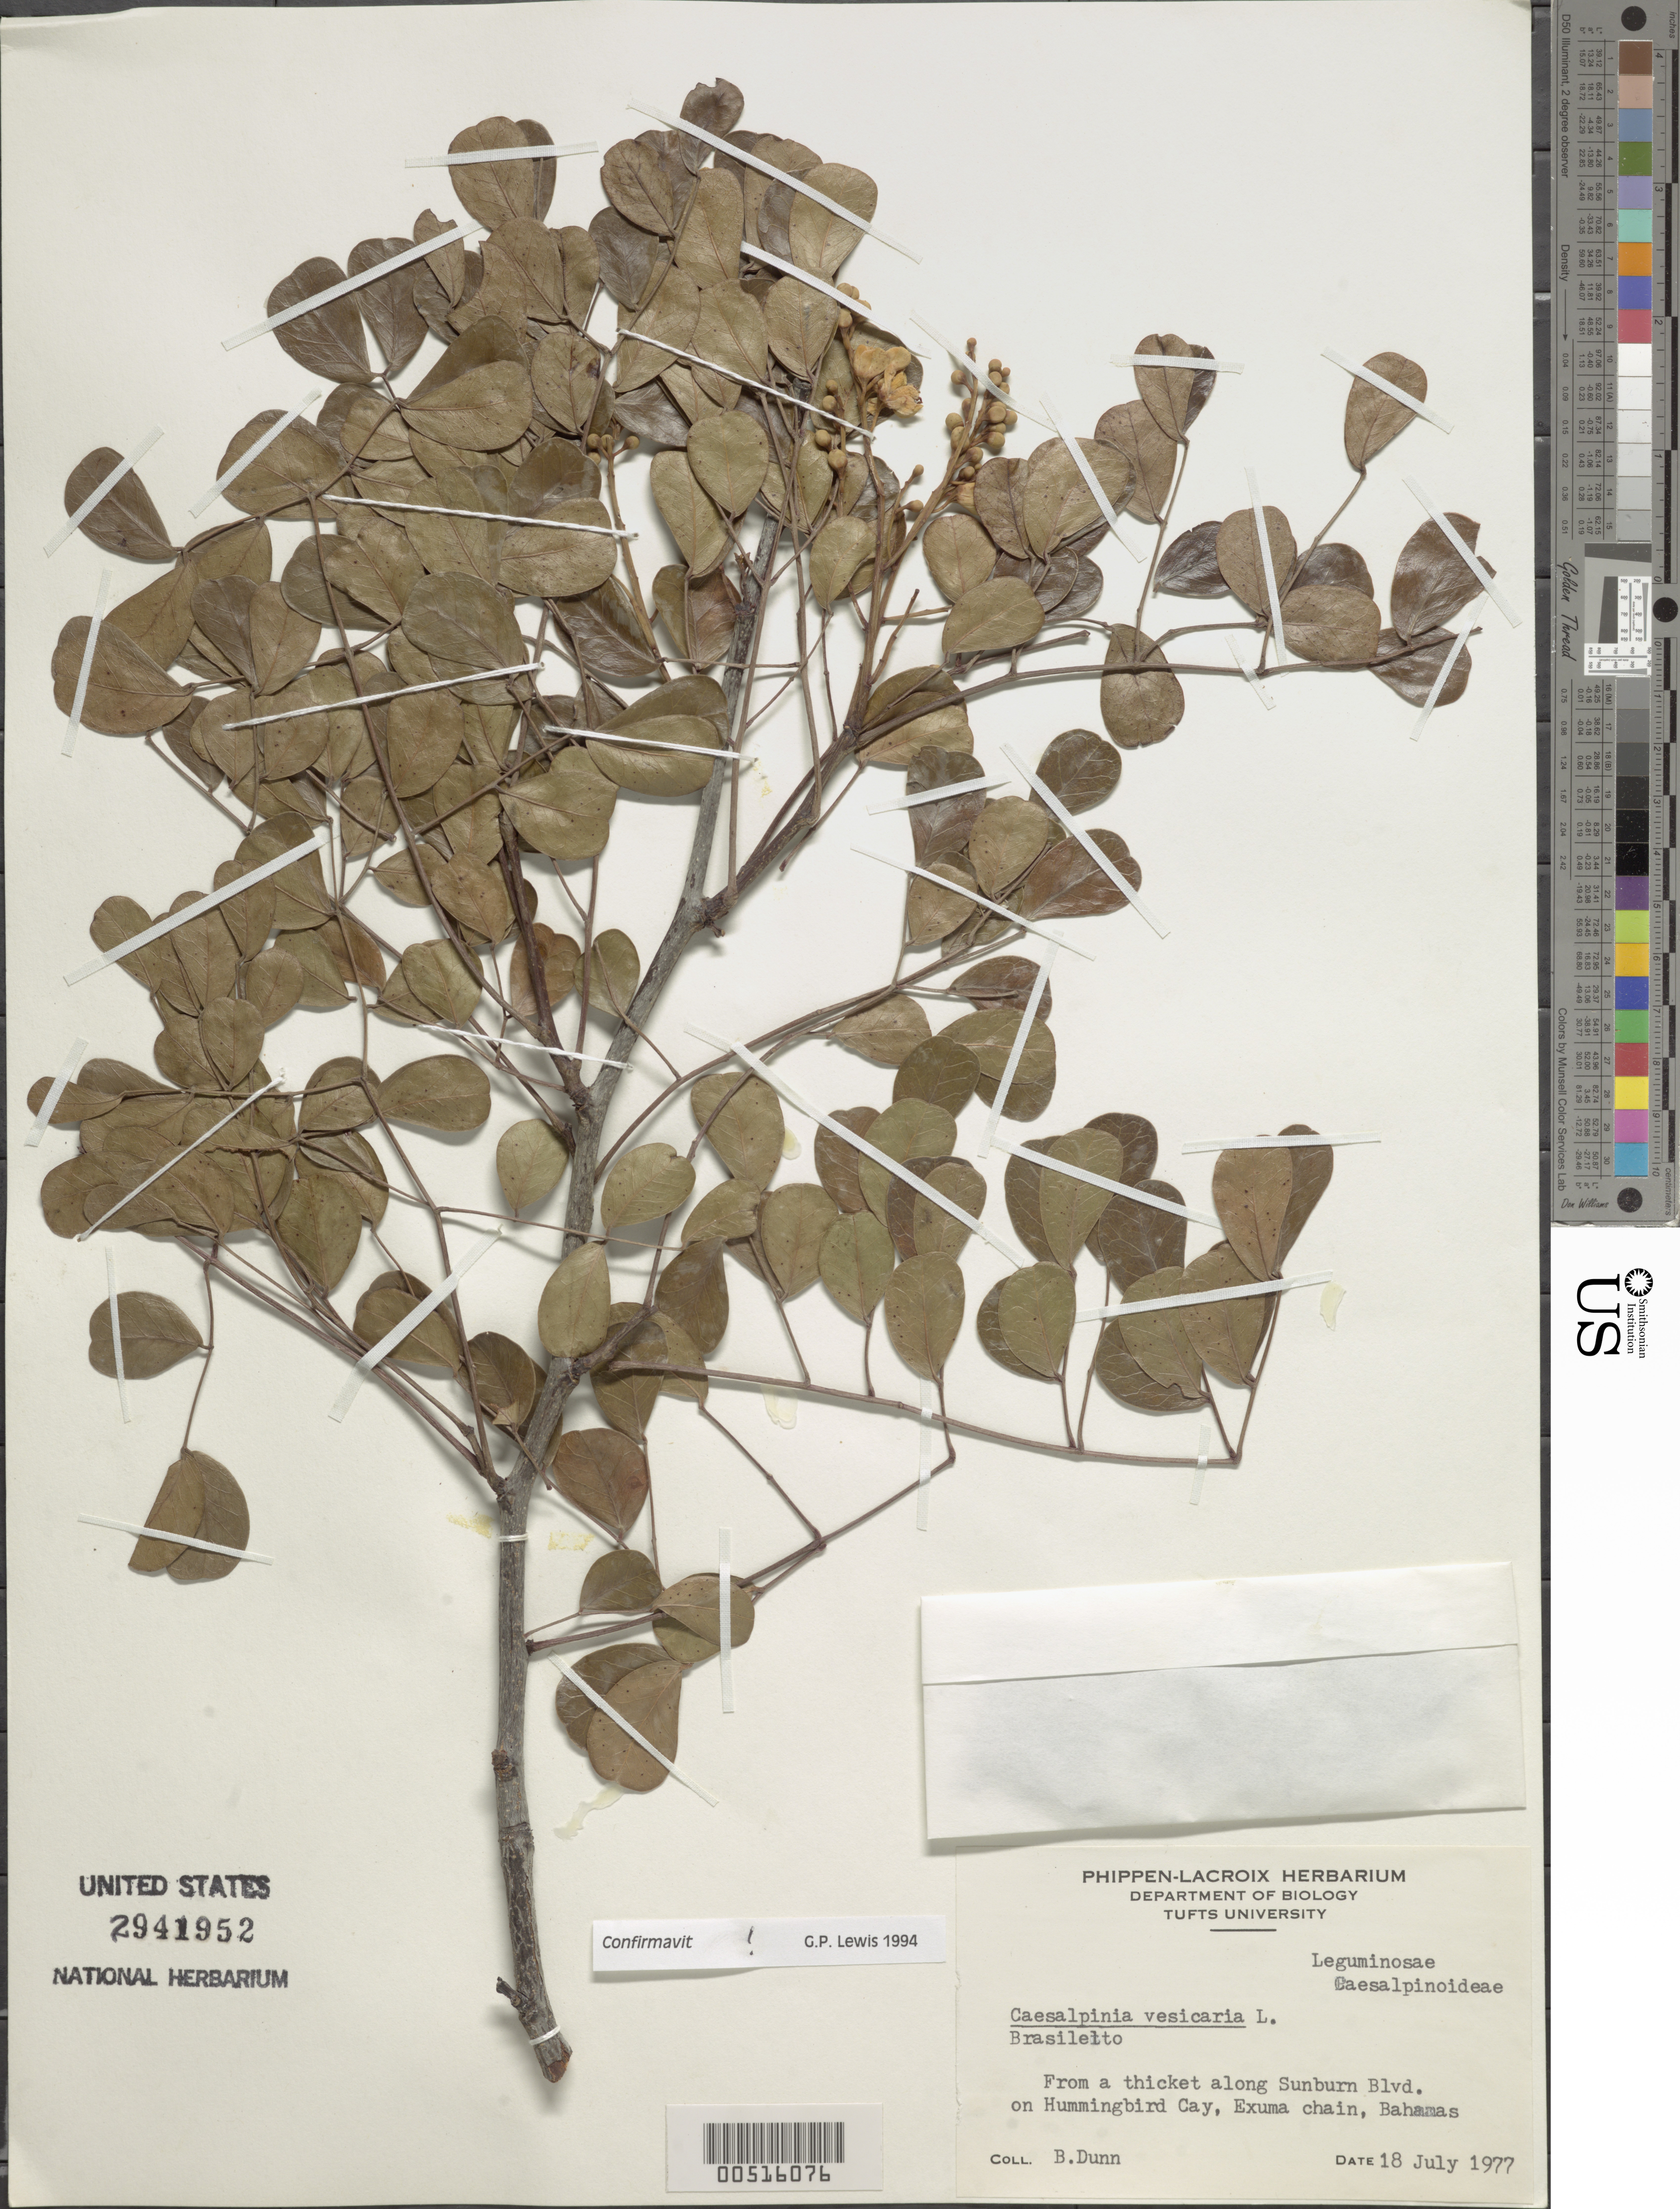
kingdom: Plantae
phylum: Tracheophyta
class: Magnoliopsida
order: Fabales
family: Fabaceae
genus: Tara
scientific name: Tara vesicaria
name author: (L.) Molinari et al.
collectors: B. Dunn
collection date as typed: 18 Jul 1977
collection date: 1977-07-18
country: Bahamas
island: Hummingbird Cay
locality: Hummingbird cay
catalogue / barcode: US 2941952